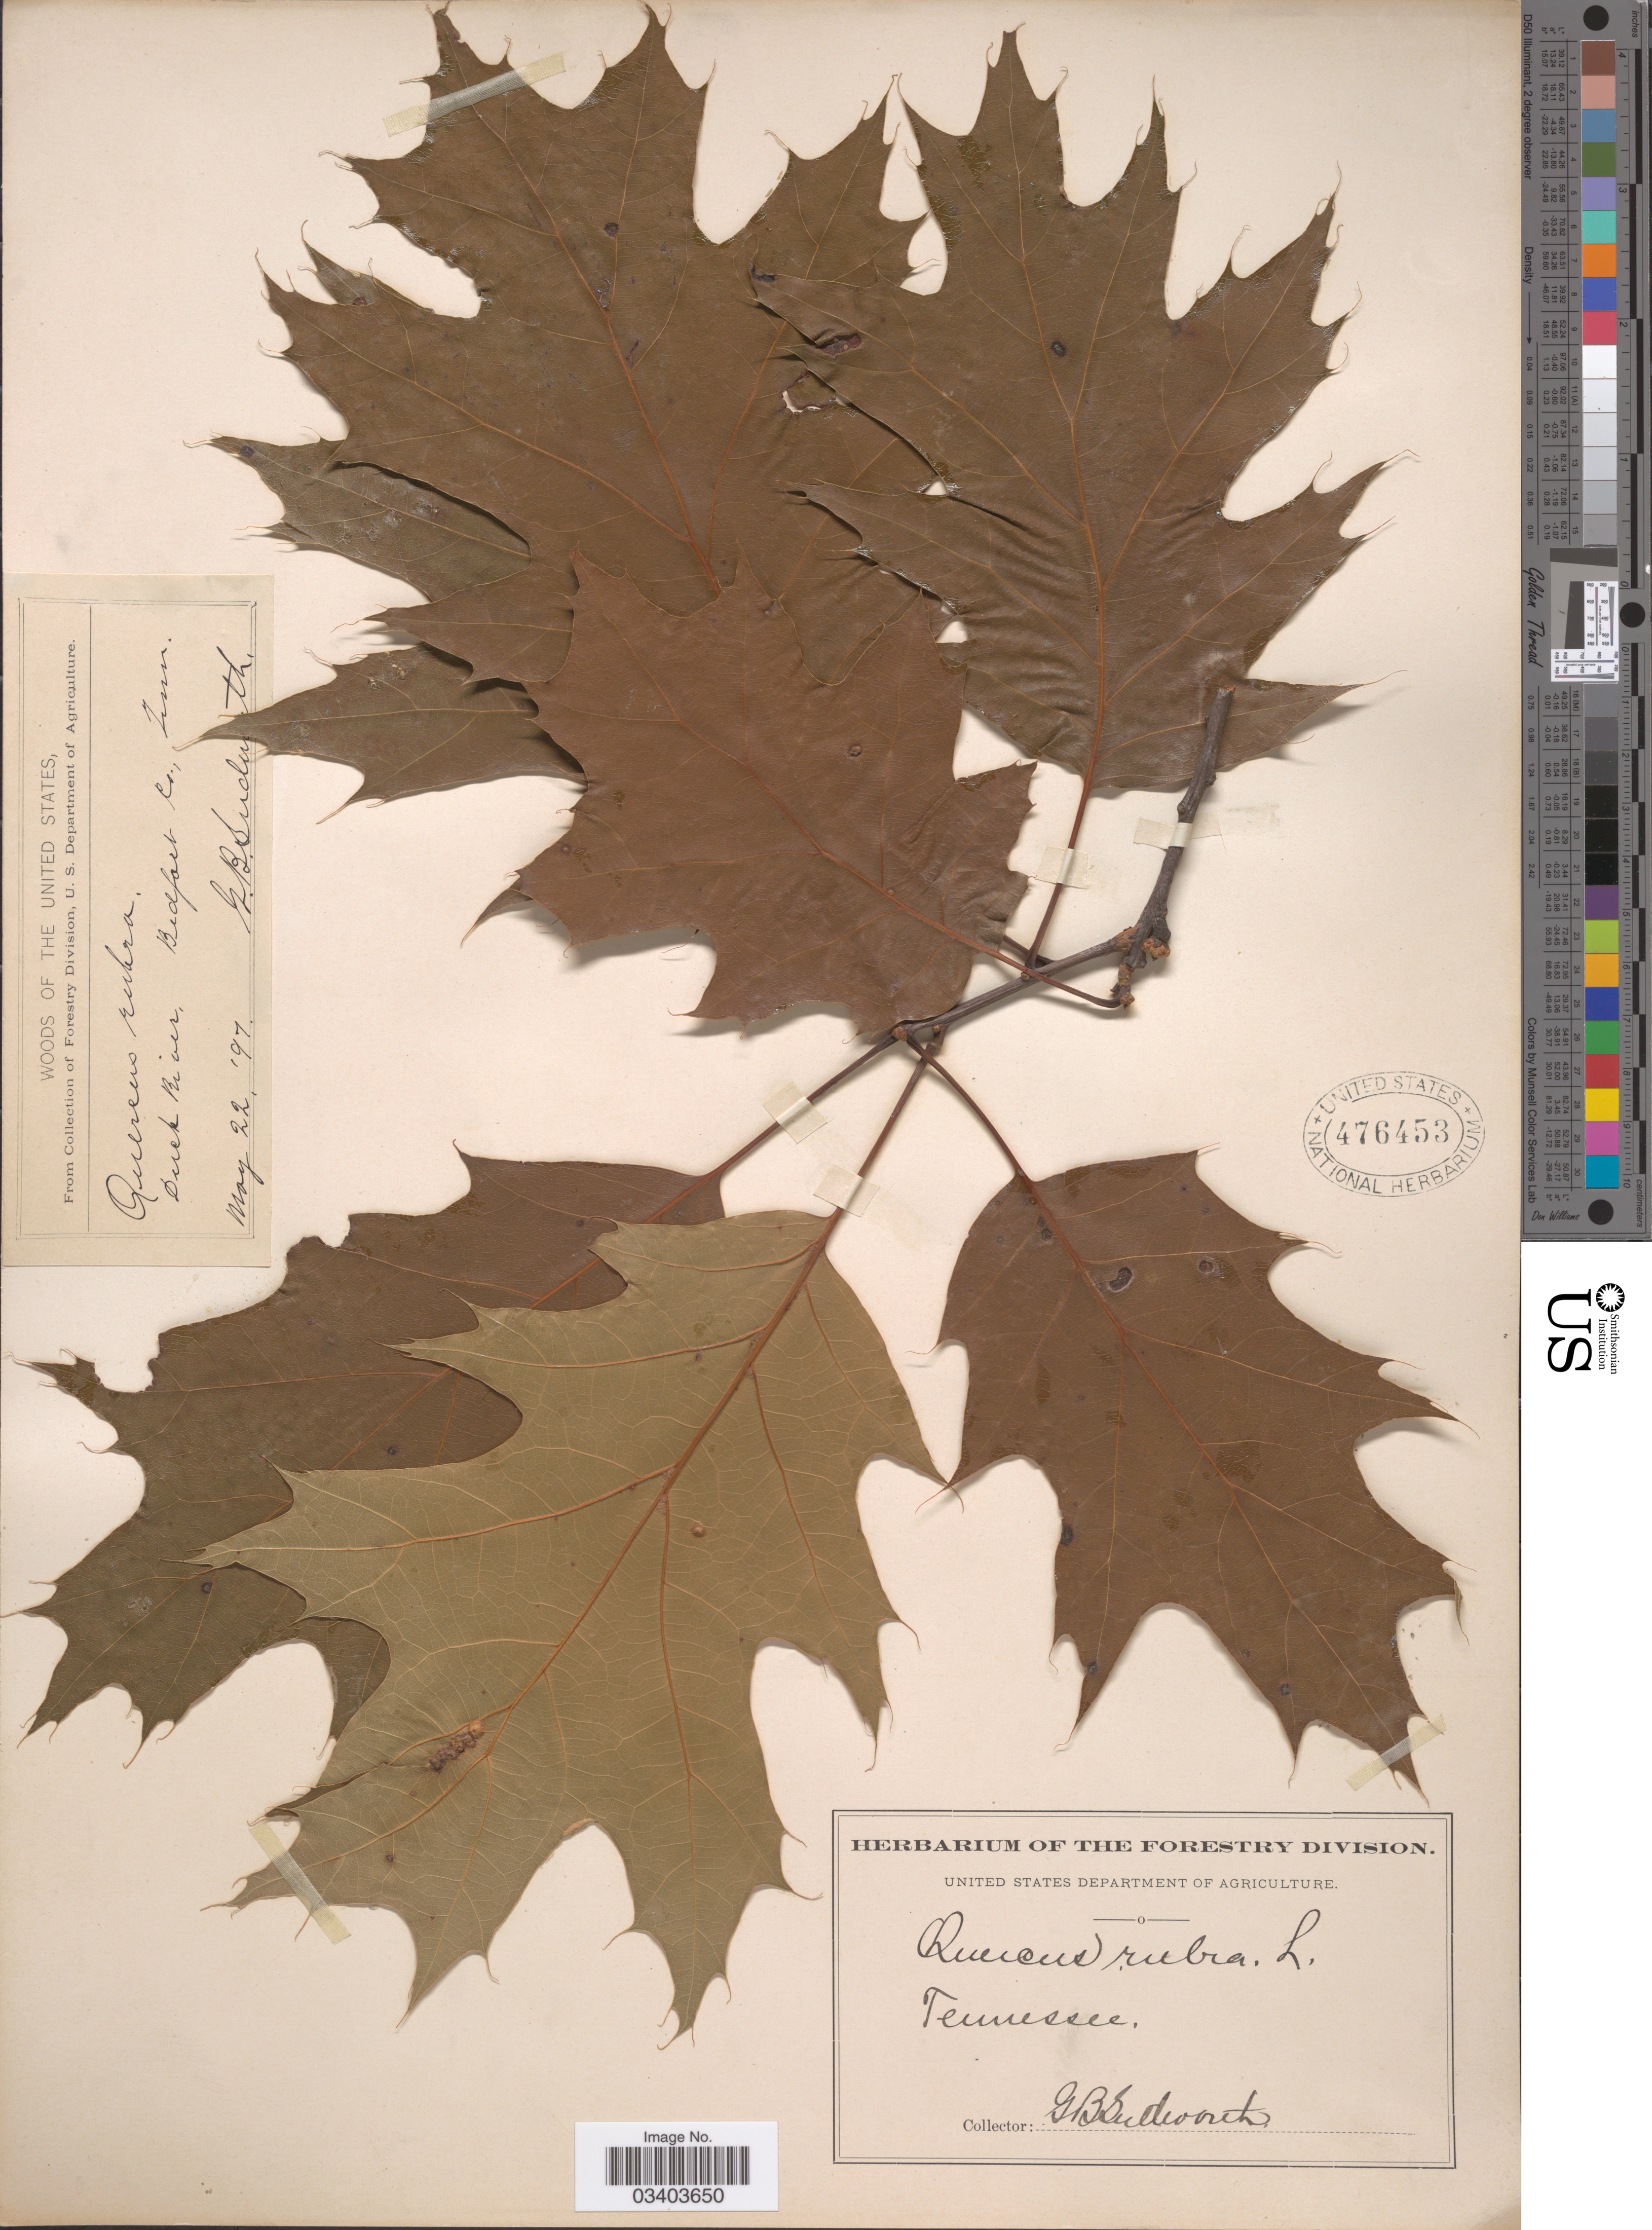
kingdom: Plantae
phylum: Tracheophyta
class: Magnoliopsida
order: Fagales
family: Fagaceae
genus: Quercus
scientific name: Quercus borealis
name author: F. Michx.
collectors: G. B. Sudworth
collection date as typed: Transcribed d/m/y: 22/5/97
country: United States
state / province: Tennessee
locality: Duck River, Bedfort Co.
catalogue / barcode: US 476453